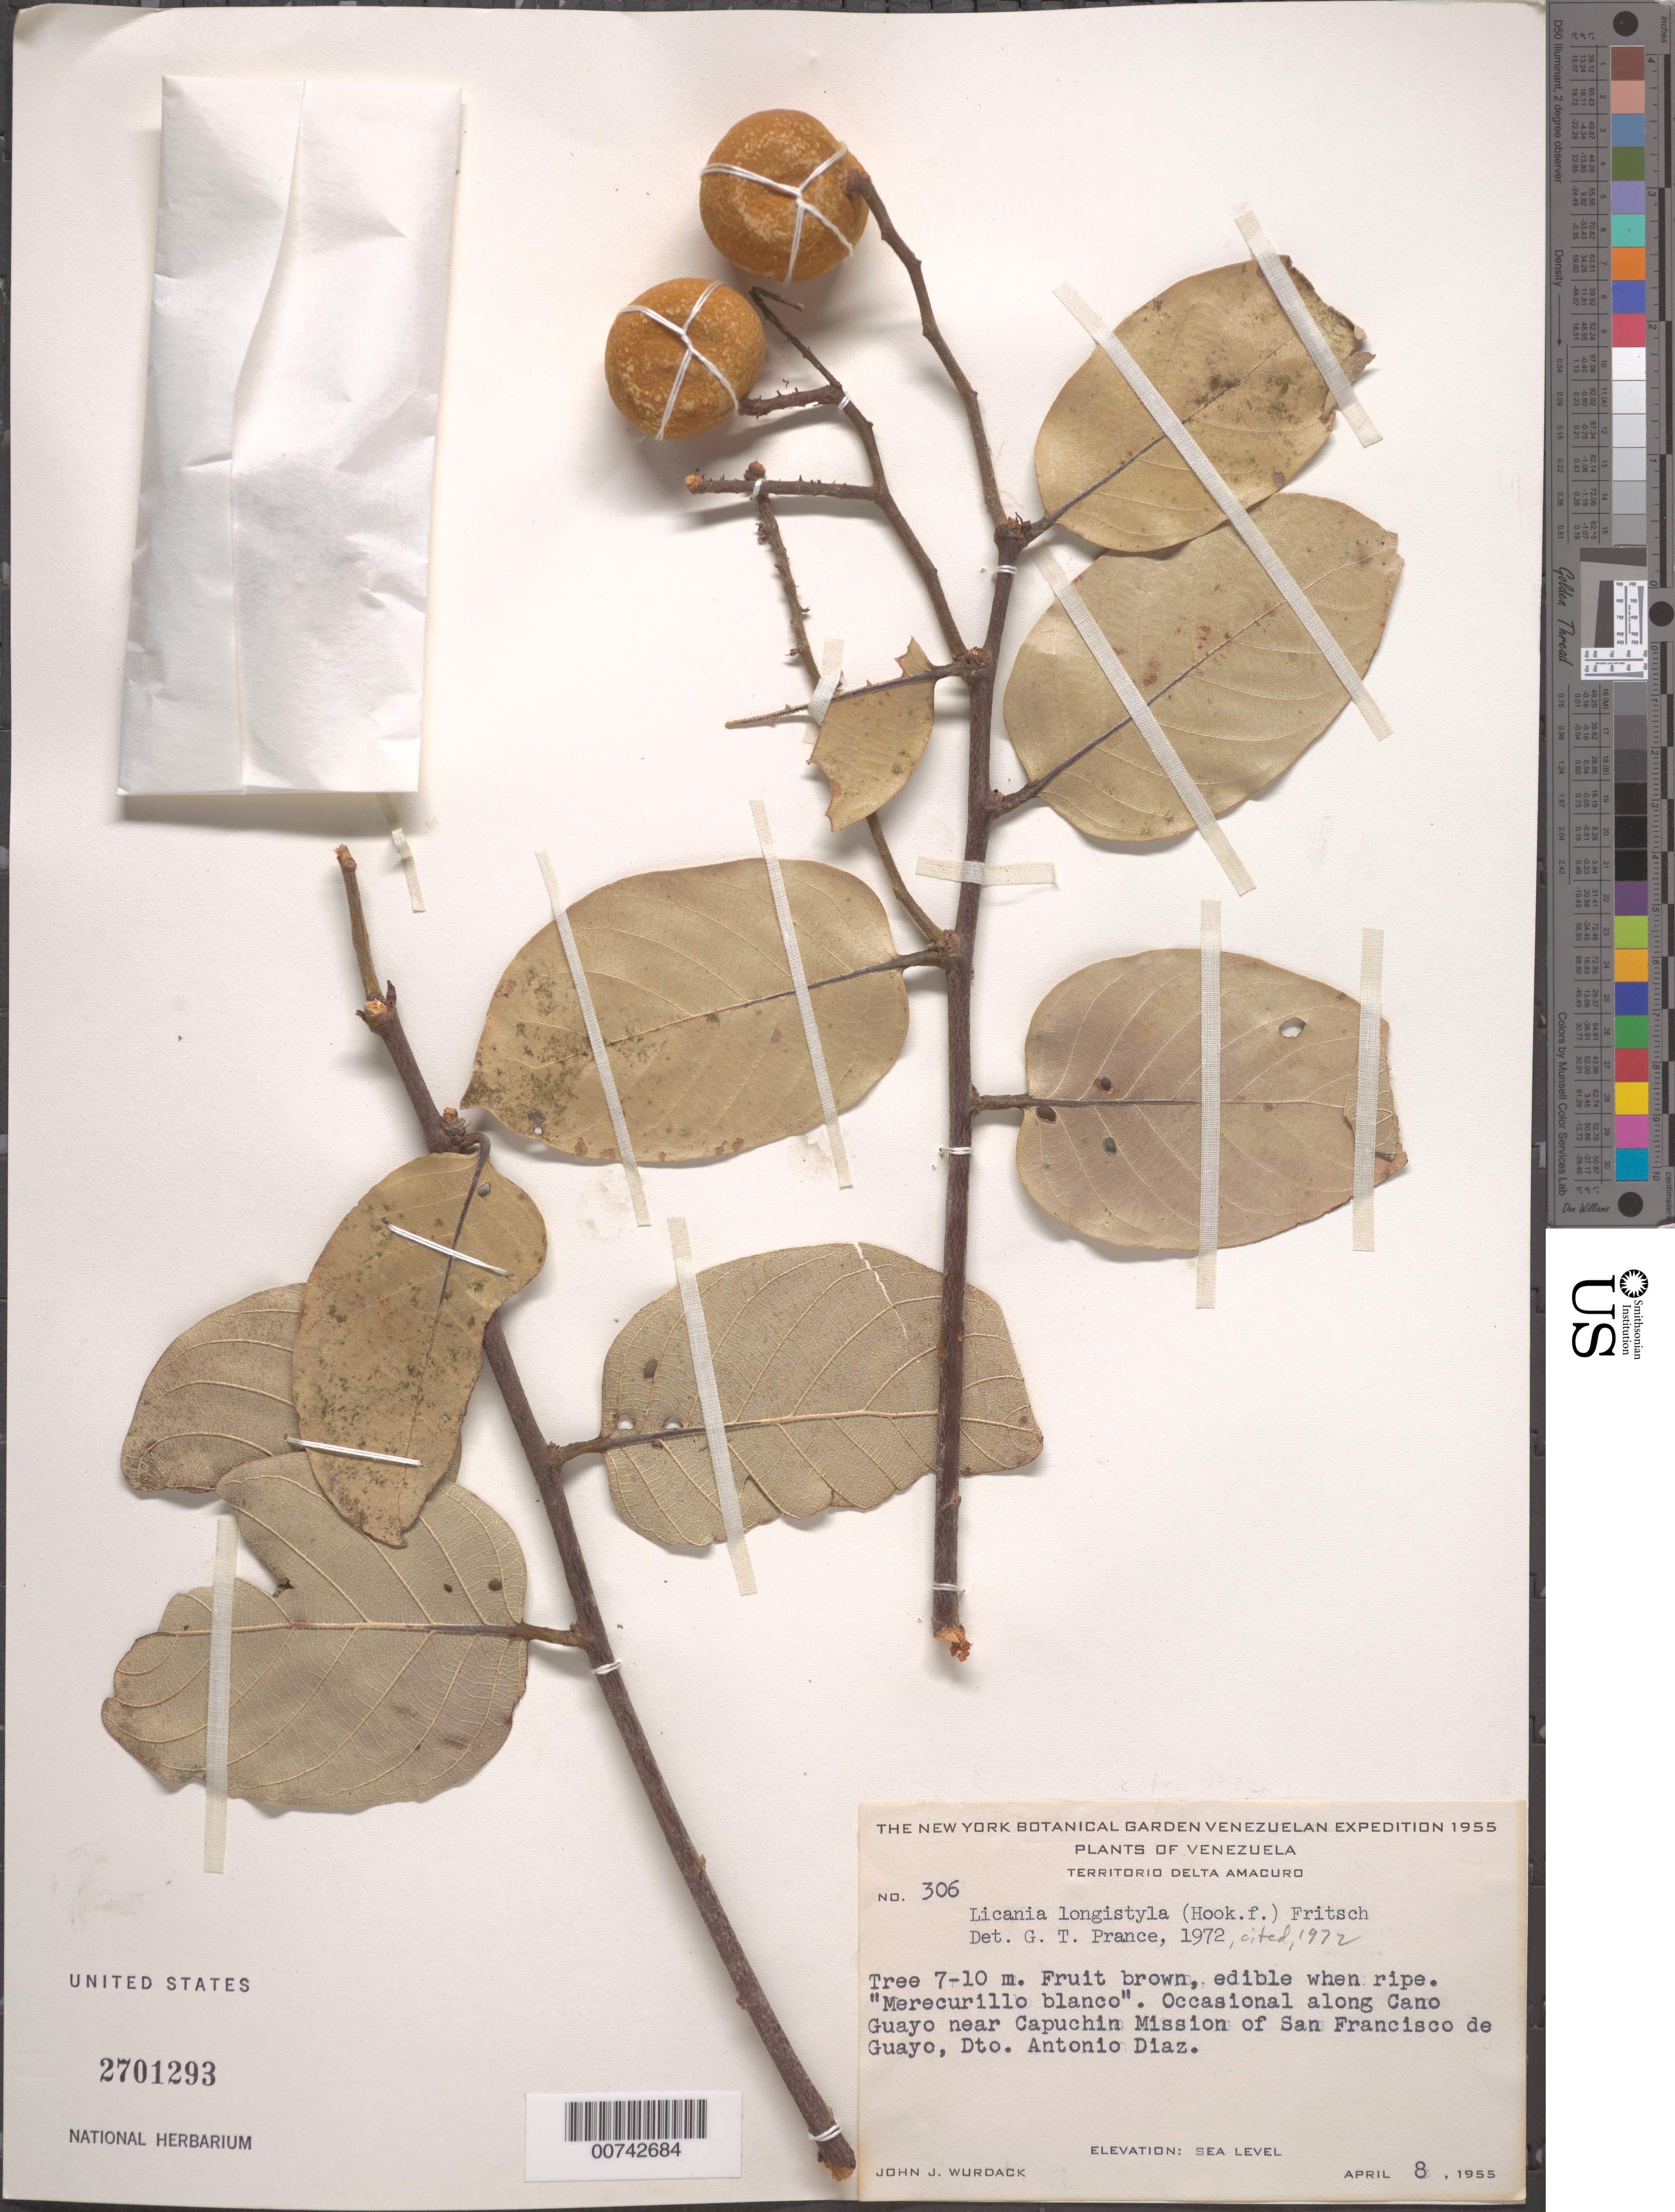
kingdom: Plantae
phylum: Tracheophyta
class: Magnoliopsida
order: Malpighiales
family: Chrysobalanaceae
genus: Leptobalanus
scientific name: Leptobalanus longistylus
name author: (Hook. f.) Sothers & Prance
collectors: J. J. Wurdack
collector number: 306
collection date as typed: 8-Apr-55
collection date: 1955-04-08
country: Venezuela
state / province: Delta Amacuro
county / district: Antonio Díaz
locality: Caño Guayo, near Capuchin Mission of San Francisco de Guayo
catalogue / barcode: US 2701293